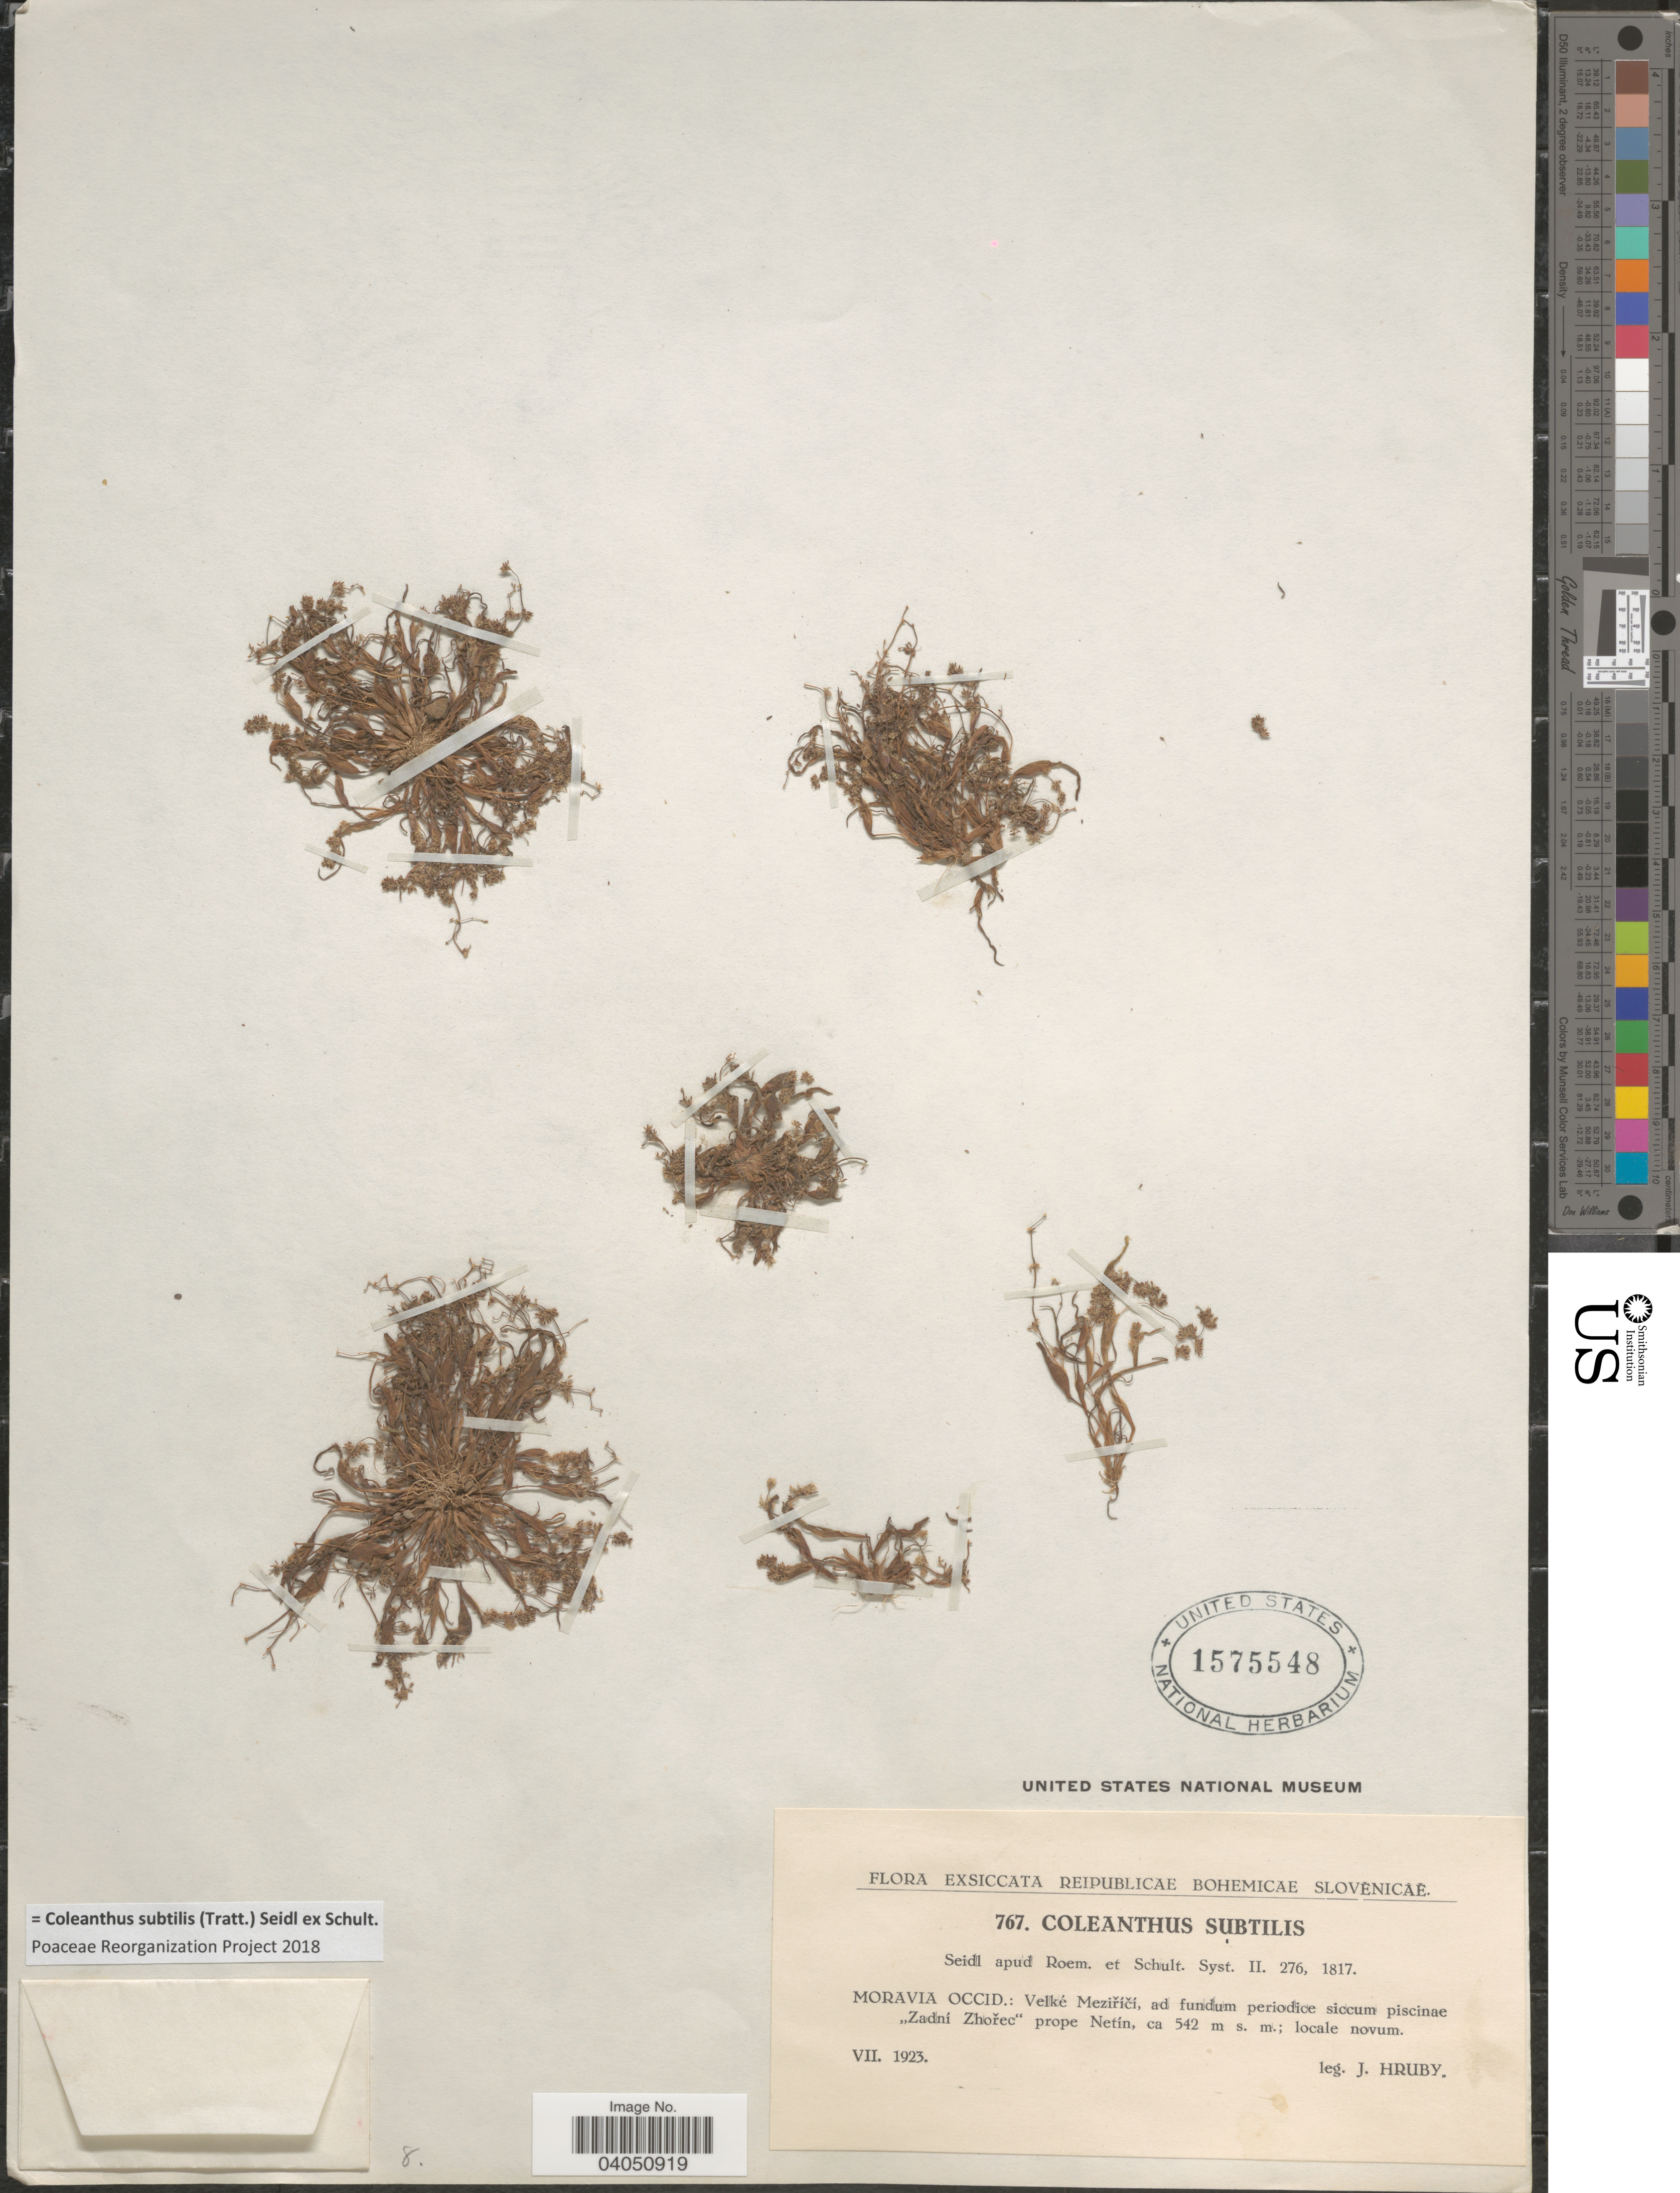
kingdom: Plantae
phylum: Tracheophyta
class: Liliopsida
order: Poales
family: Poaceae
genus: Coleanthus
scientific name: Coleanthus subtilis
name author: (Tratt.) Seidl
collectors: J. Hruby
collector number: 767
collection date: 1923-07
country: Czechia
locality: Moravia Occid.: Velké Meziříčí, ad fundum periodice siccum piscinae "Zadní Zhořec" prope Netlín.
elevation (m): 542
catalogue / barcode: US 1575548